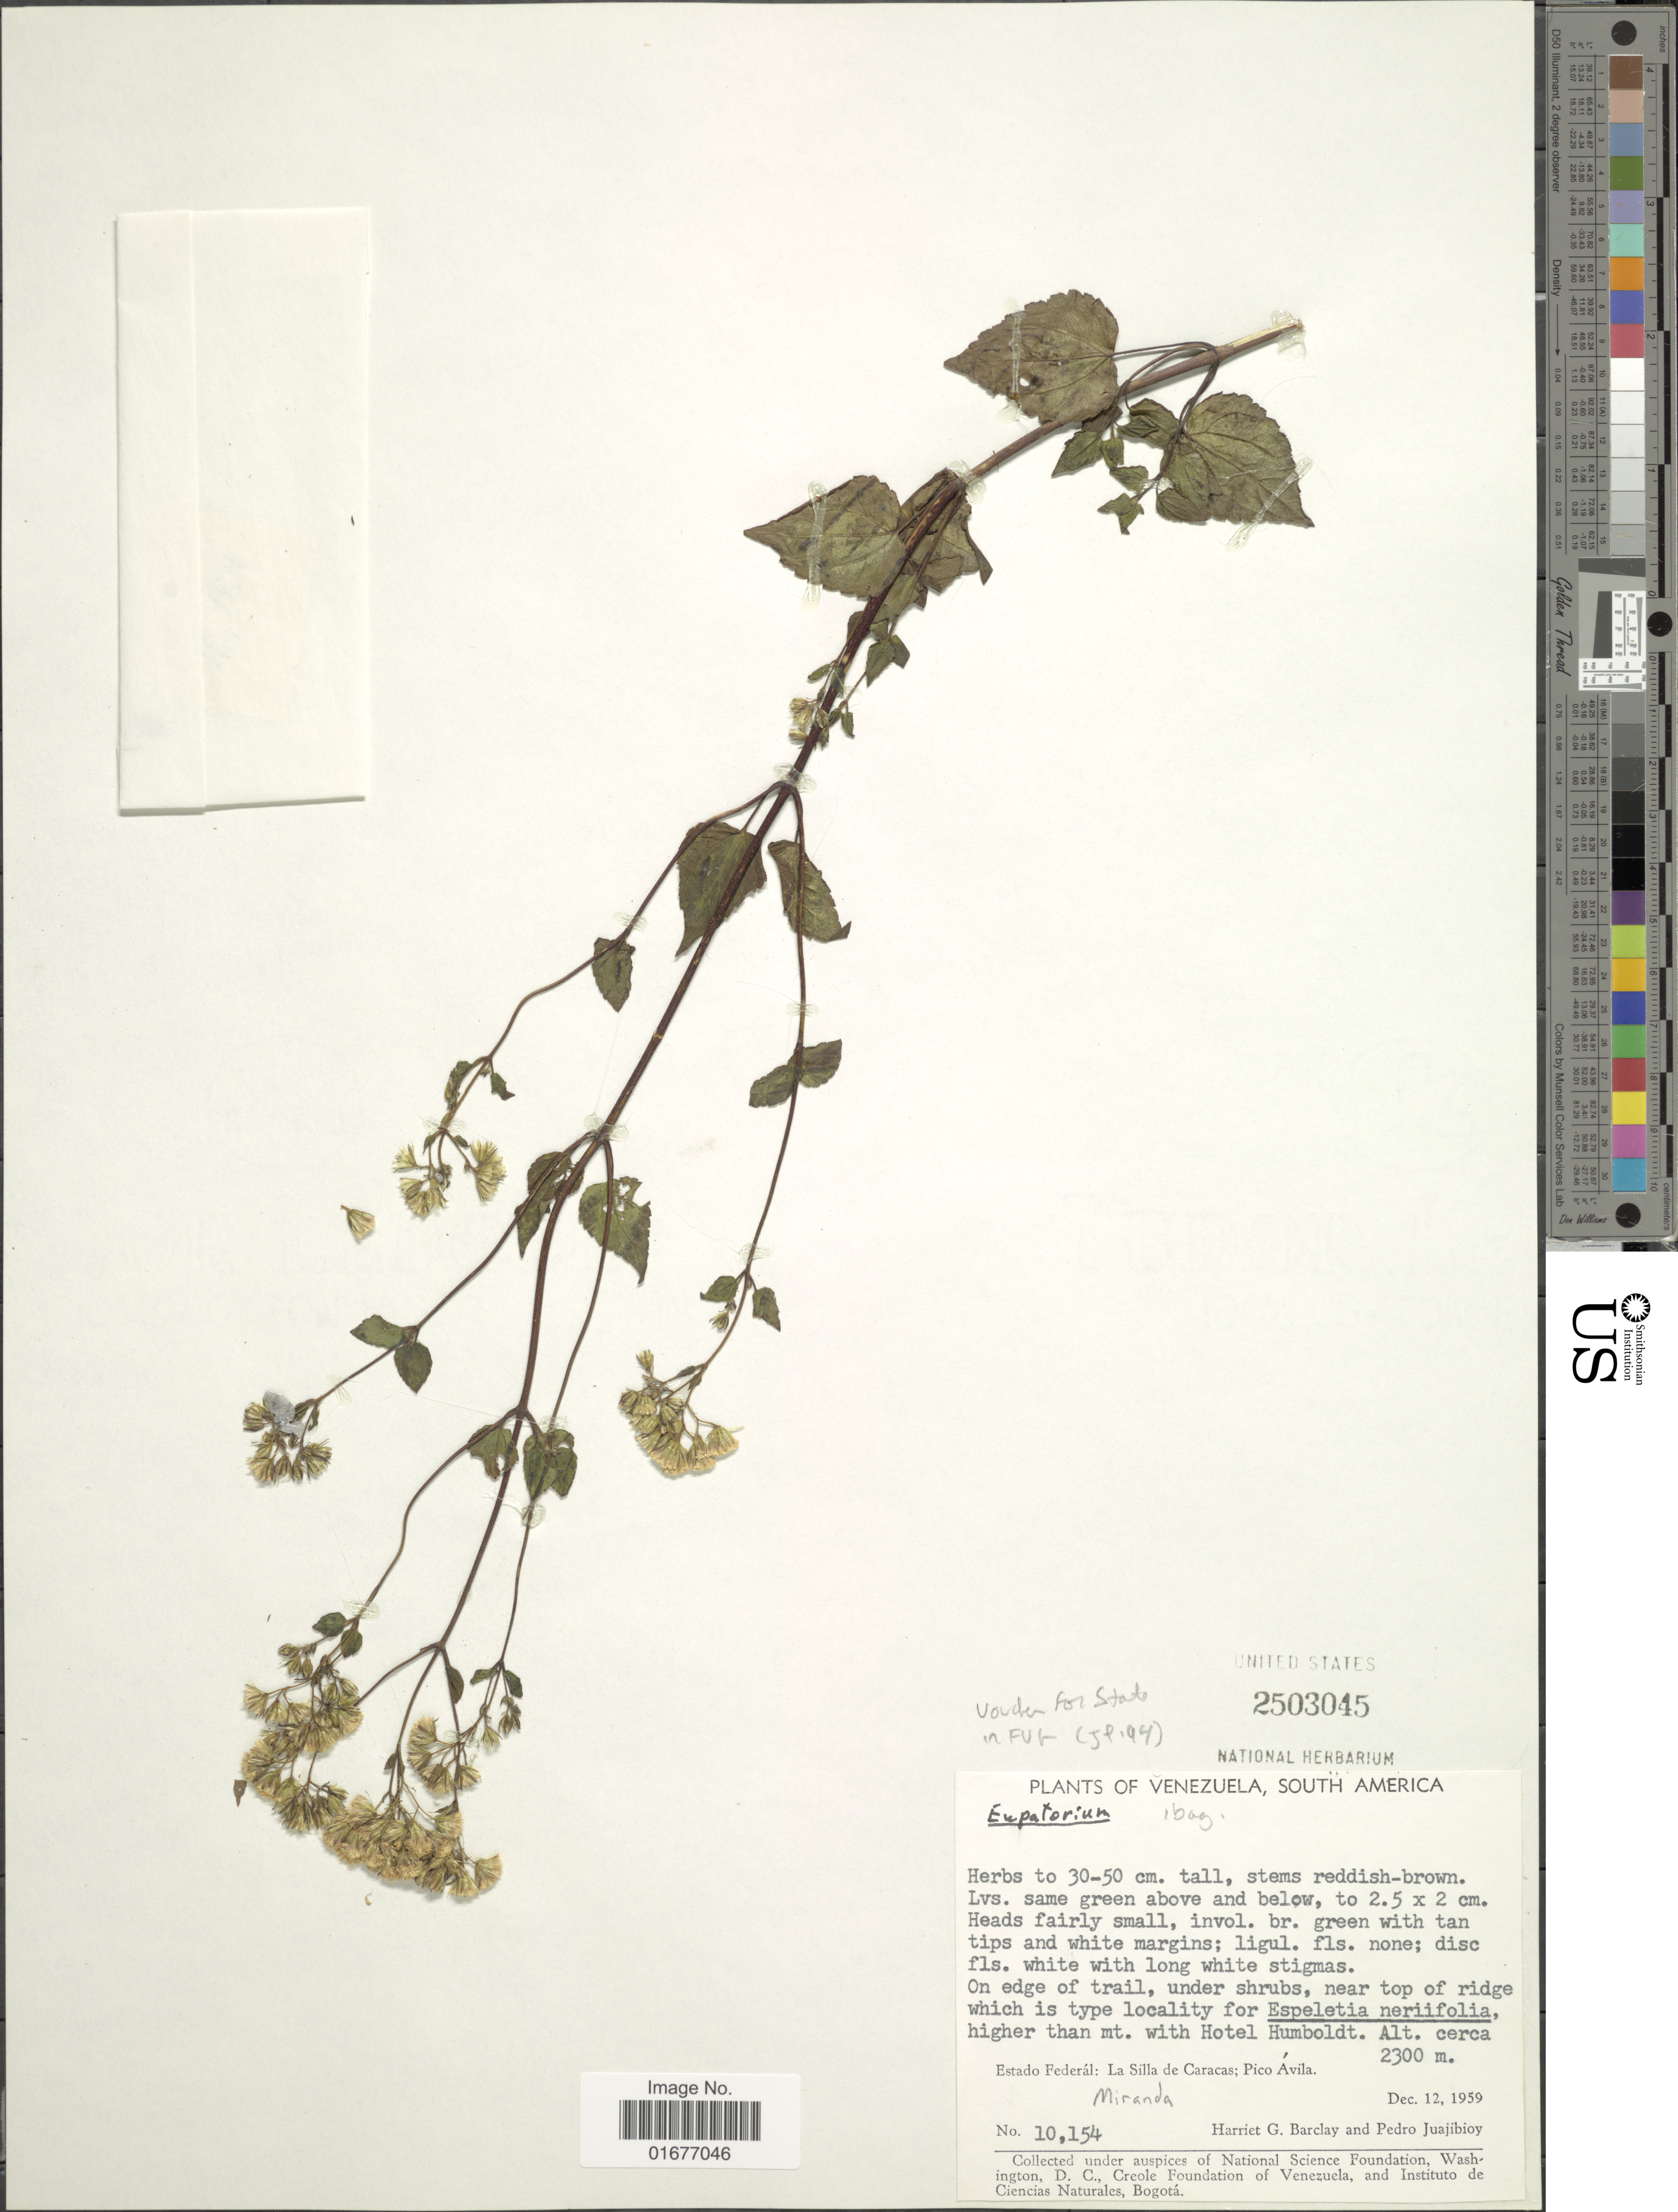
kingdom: Plantae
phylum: Tracheophyta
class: Magnoliopsida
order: Asterales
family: Asteraceae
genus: Ageratina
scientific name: Ageratina ibaguensis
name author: (Sch. Bip. ex Hieron.) R.M. King & H. Rob.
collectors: H. G. Barclay & P. Juajibioy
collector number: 10154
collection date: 1959-12-12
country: Venezuela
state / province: Distrito Federal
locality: Estado Federal: La Silla de Caracas; Pico Avila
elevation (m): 2300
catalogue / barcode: US 2503045